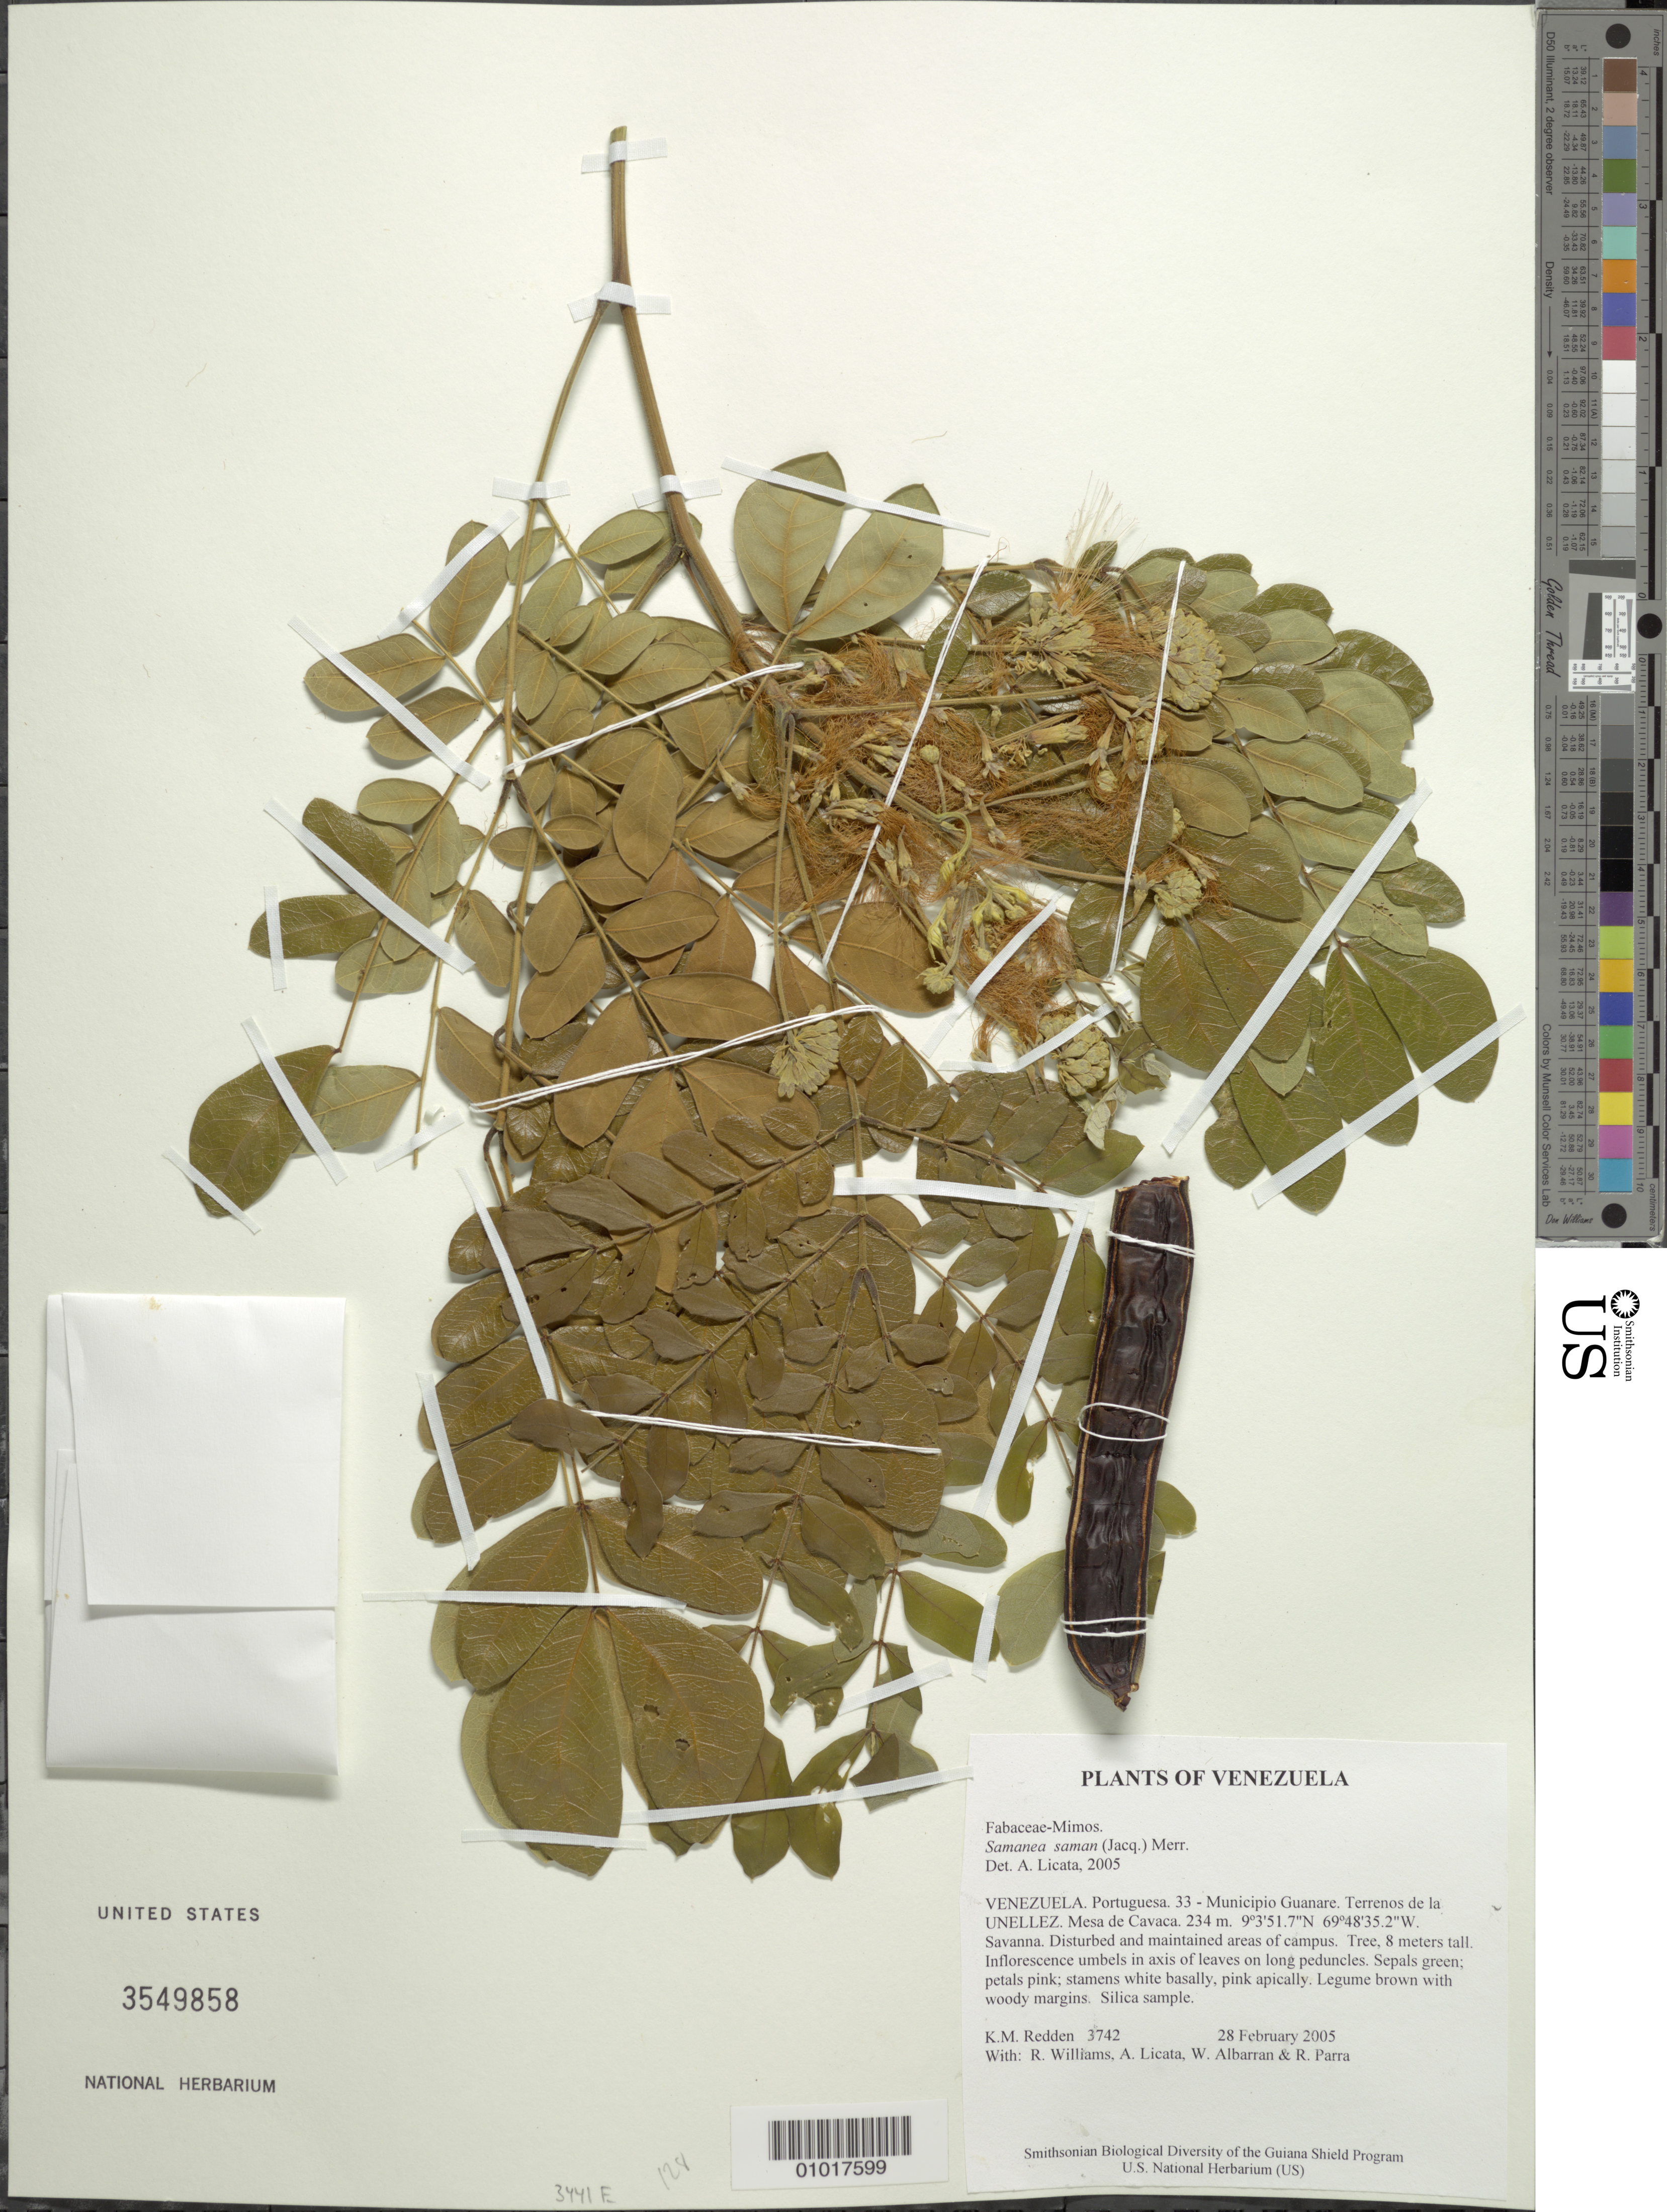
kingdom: Plantae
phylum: Tracheophyta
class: Magnoliopsida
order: Fabales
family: Fabaceae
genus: Samanea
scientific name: Samanea saman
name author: (Jacq.) Merr.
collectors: K. M. Redden, R. Williams, A. Licata, W. Albarrán & R. Parra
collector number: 3742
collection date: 2005-02-28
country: Venezuela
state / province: Portuguesa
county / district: Guanare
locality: Terrenos de la UNELLEZ. Mesa de Cavaca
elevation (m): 234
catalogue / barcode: US 3549858